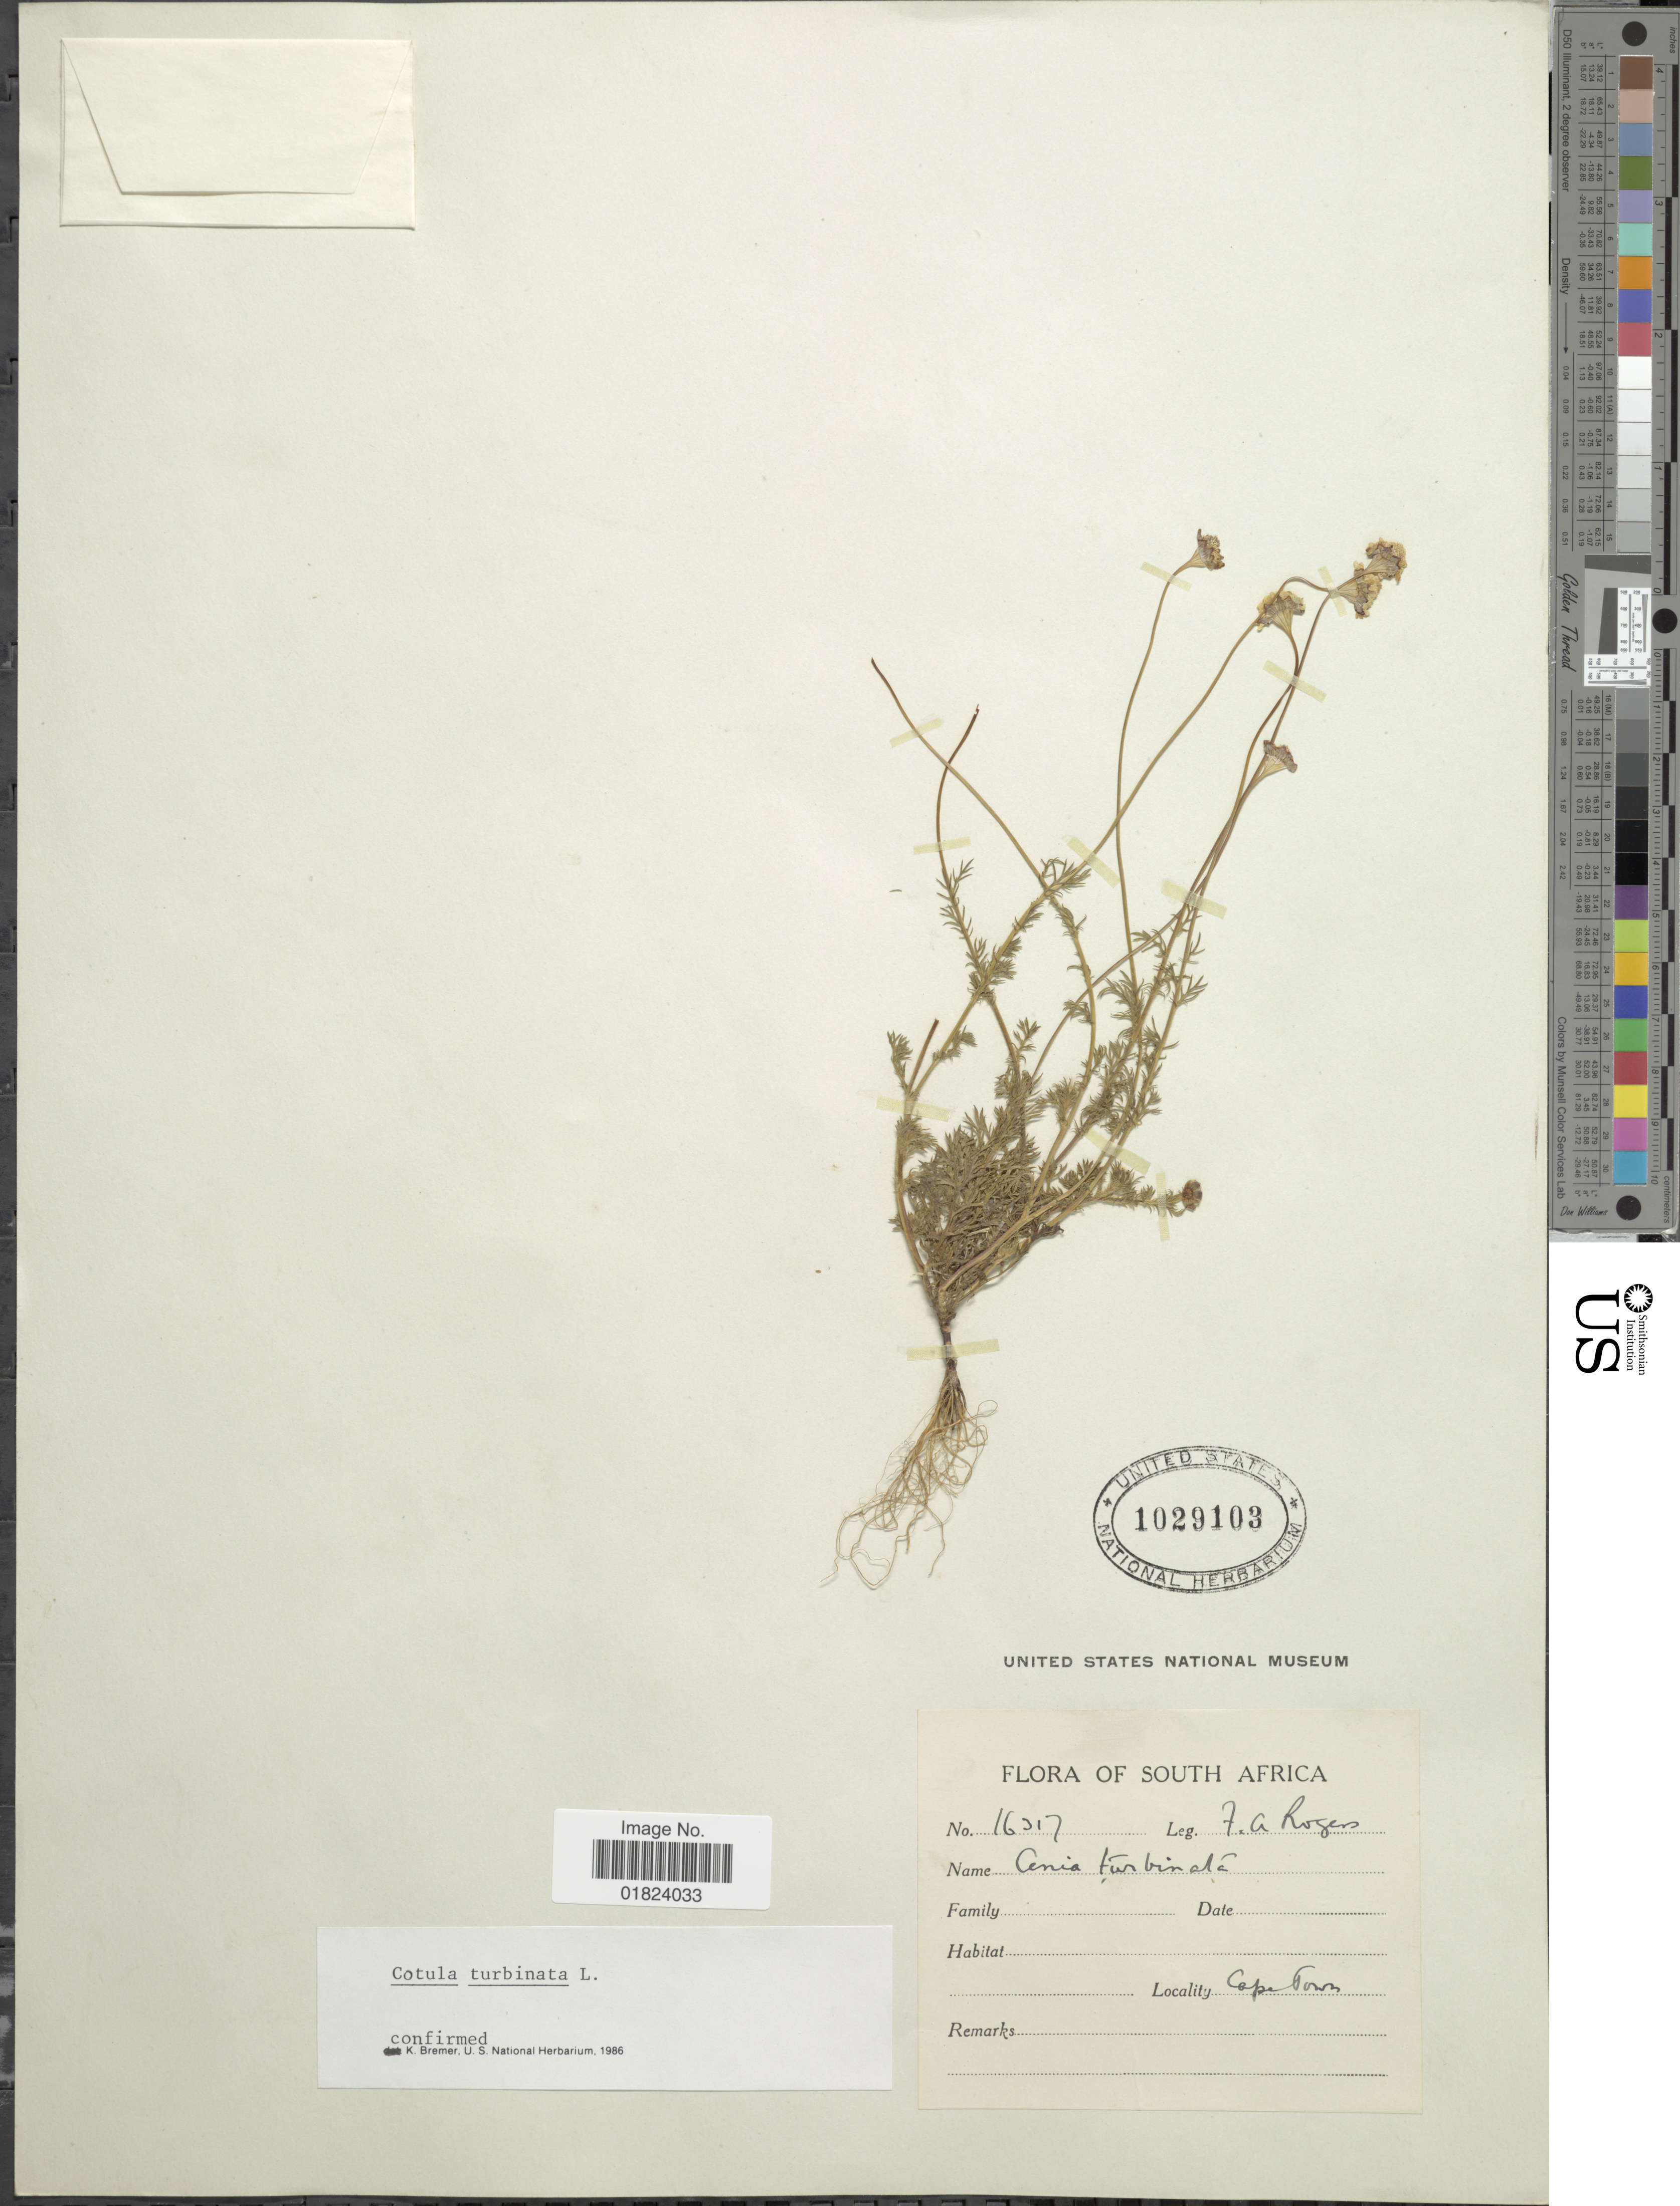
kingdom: Plantae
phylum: Tracheophyta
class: Magnoliopsida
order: Asterales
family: Asteraceae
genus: Cotula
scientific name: Cotula turbinata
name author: L.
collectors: F. A. Rogers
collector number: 16317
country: South Africa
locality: Cape Town.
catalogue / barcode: US 1029103